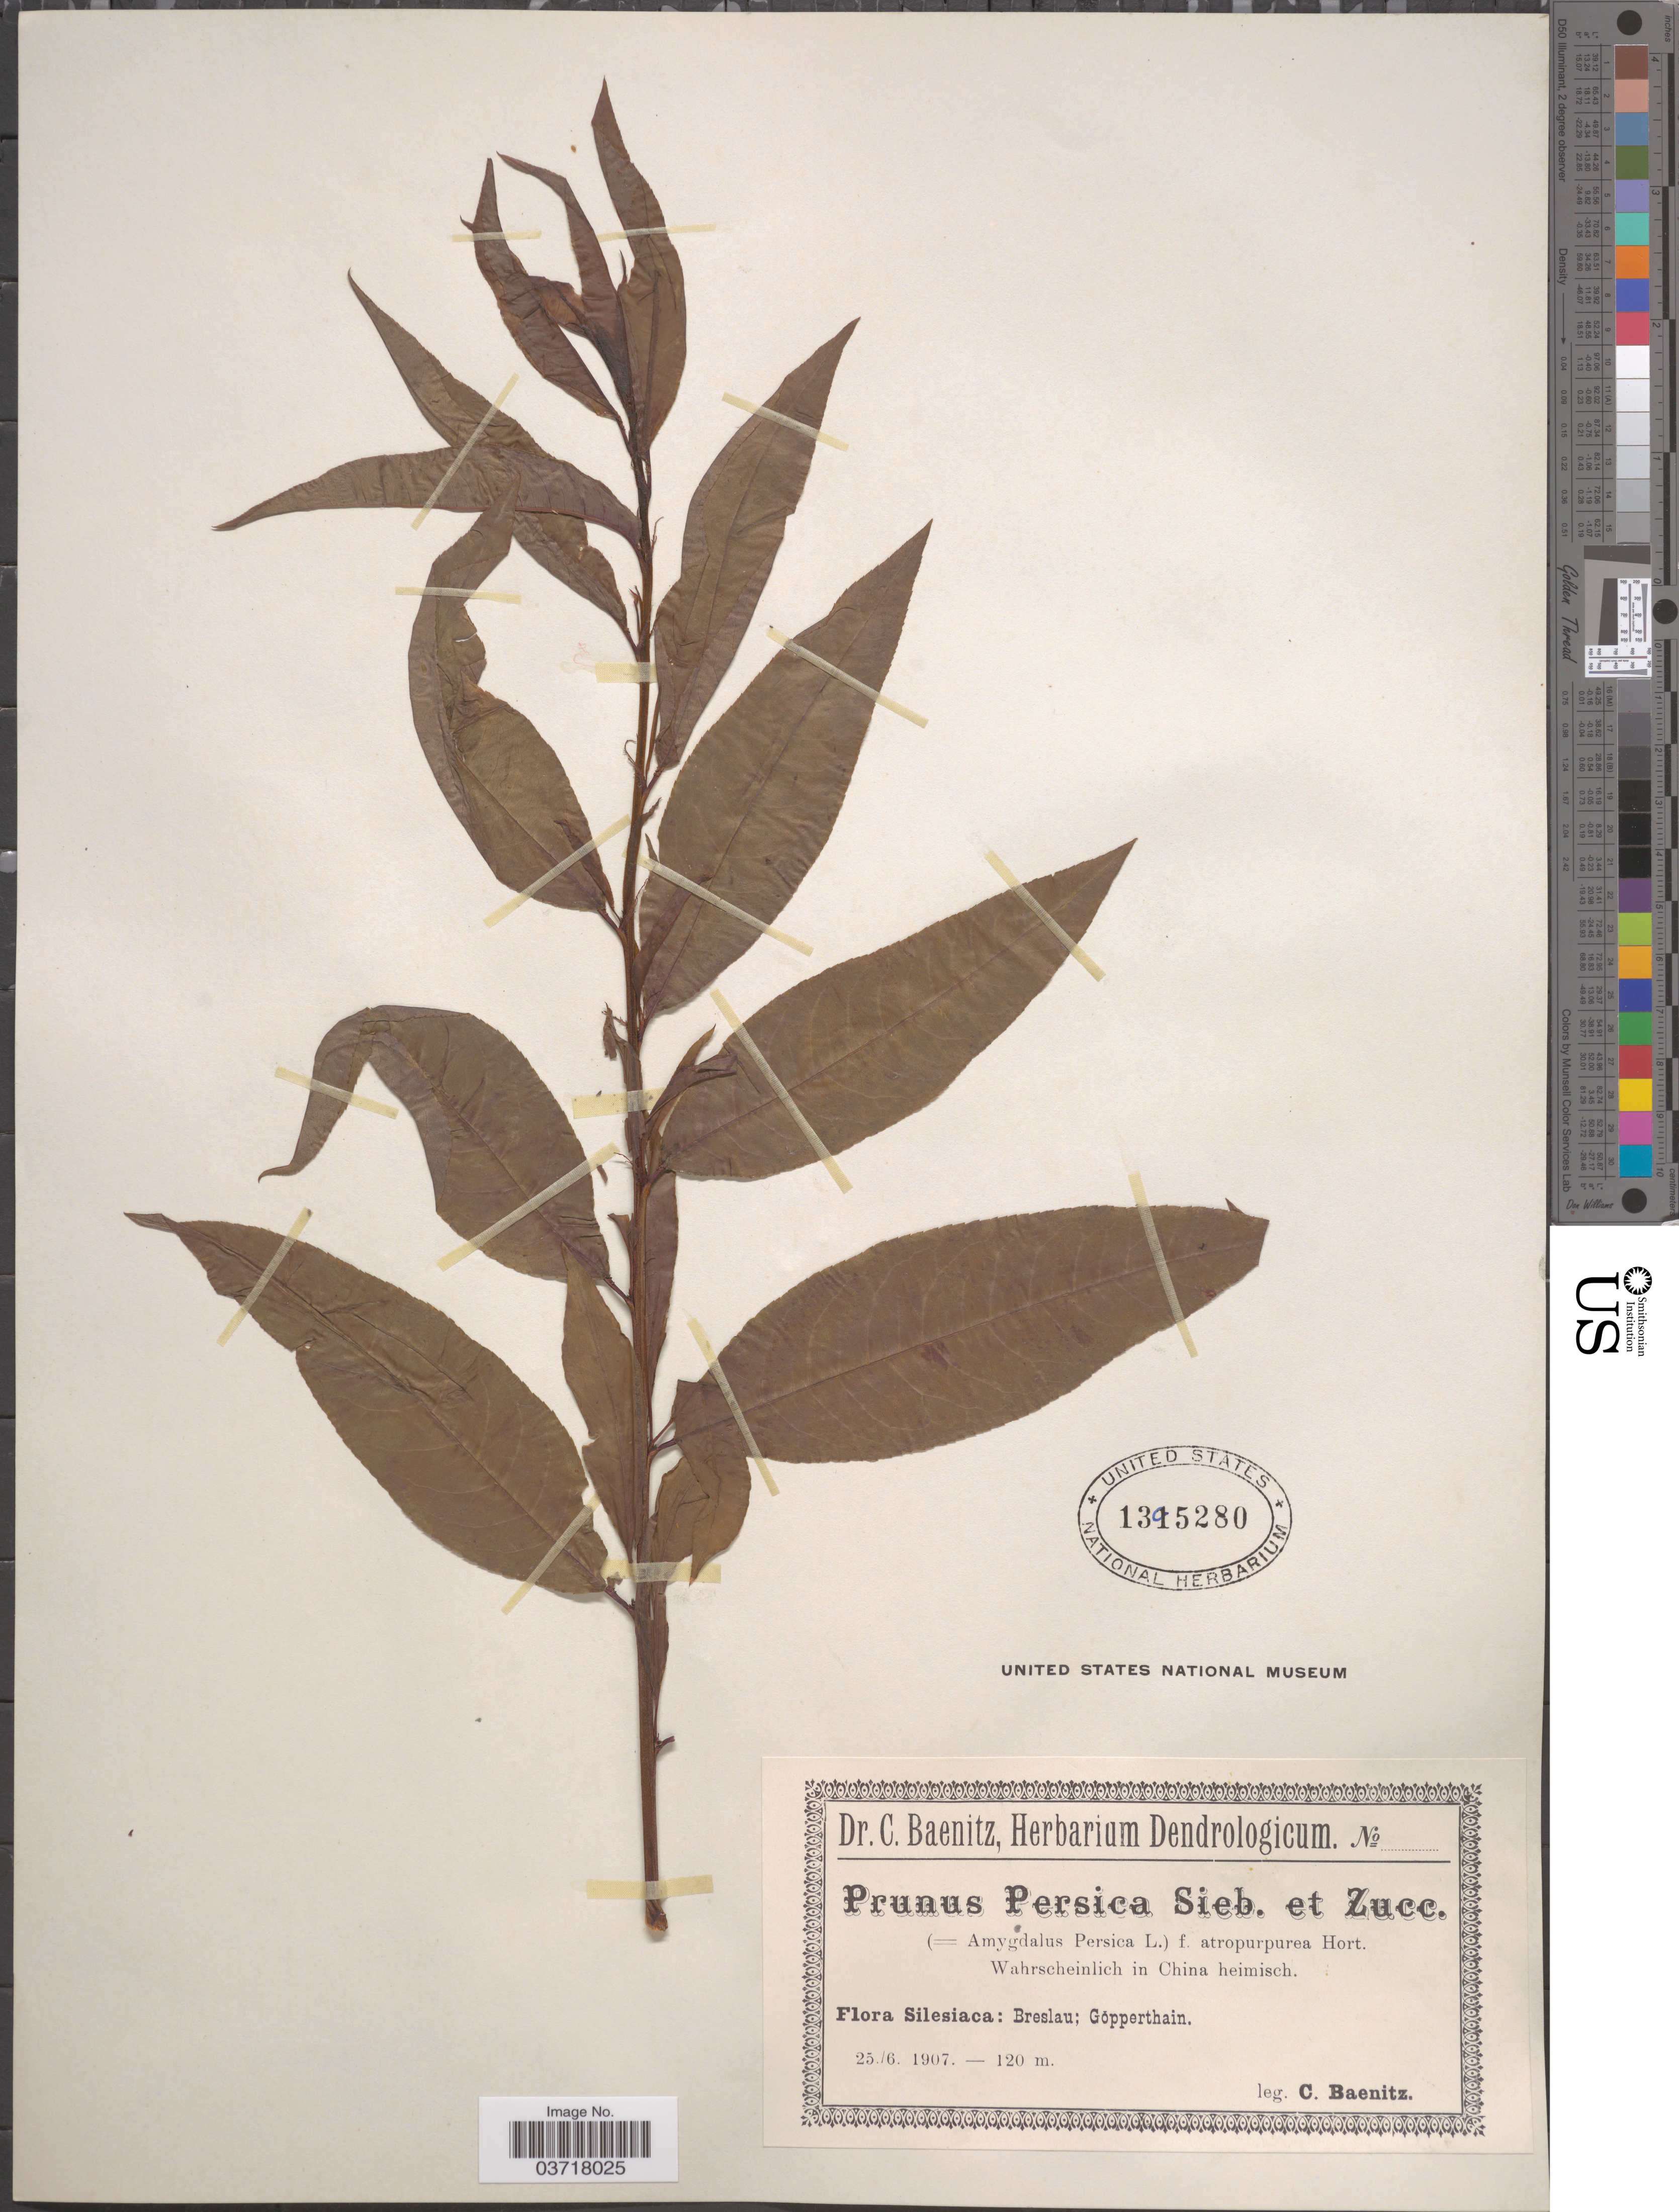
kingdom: Plantae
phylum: Tracheophyta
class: Magnoliopsida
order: Rosales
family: Rosaceae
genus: Prunus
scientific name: Prunus persica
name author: (L.) Batsch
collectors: C. G. Baenitz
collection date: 1907-06-25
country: Poland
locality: Silesiaca: Breslau; Göpperthain.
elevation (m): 120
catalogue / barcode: US 1395280